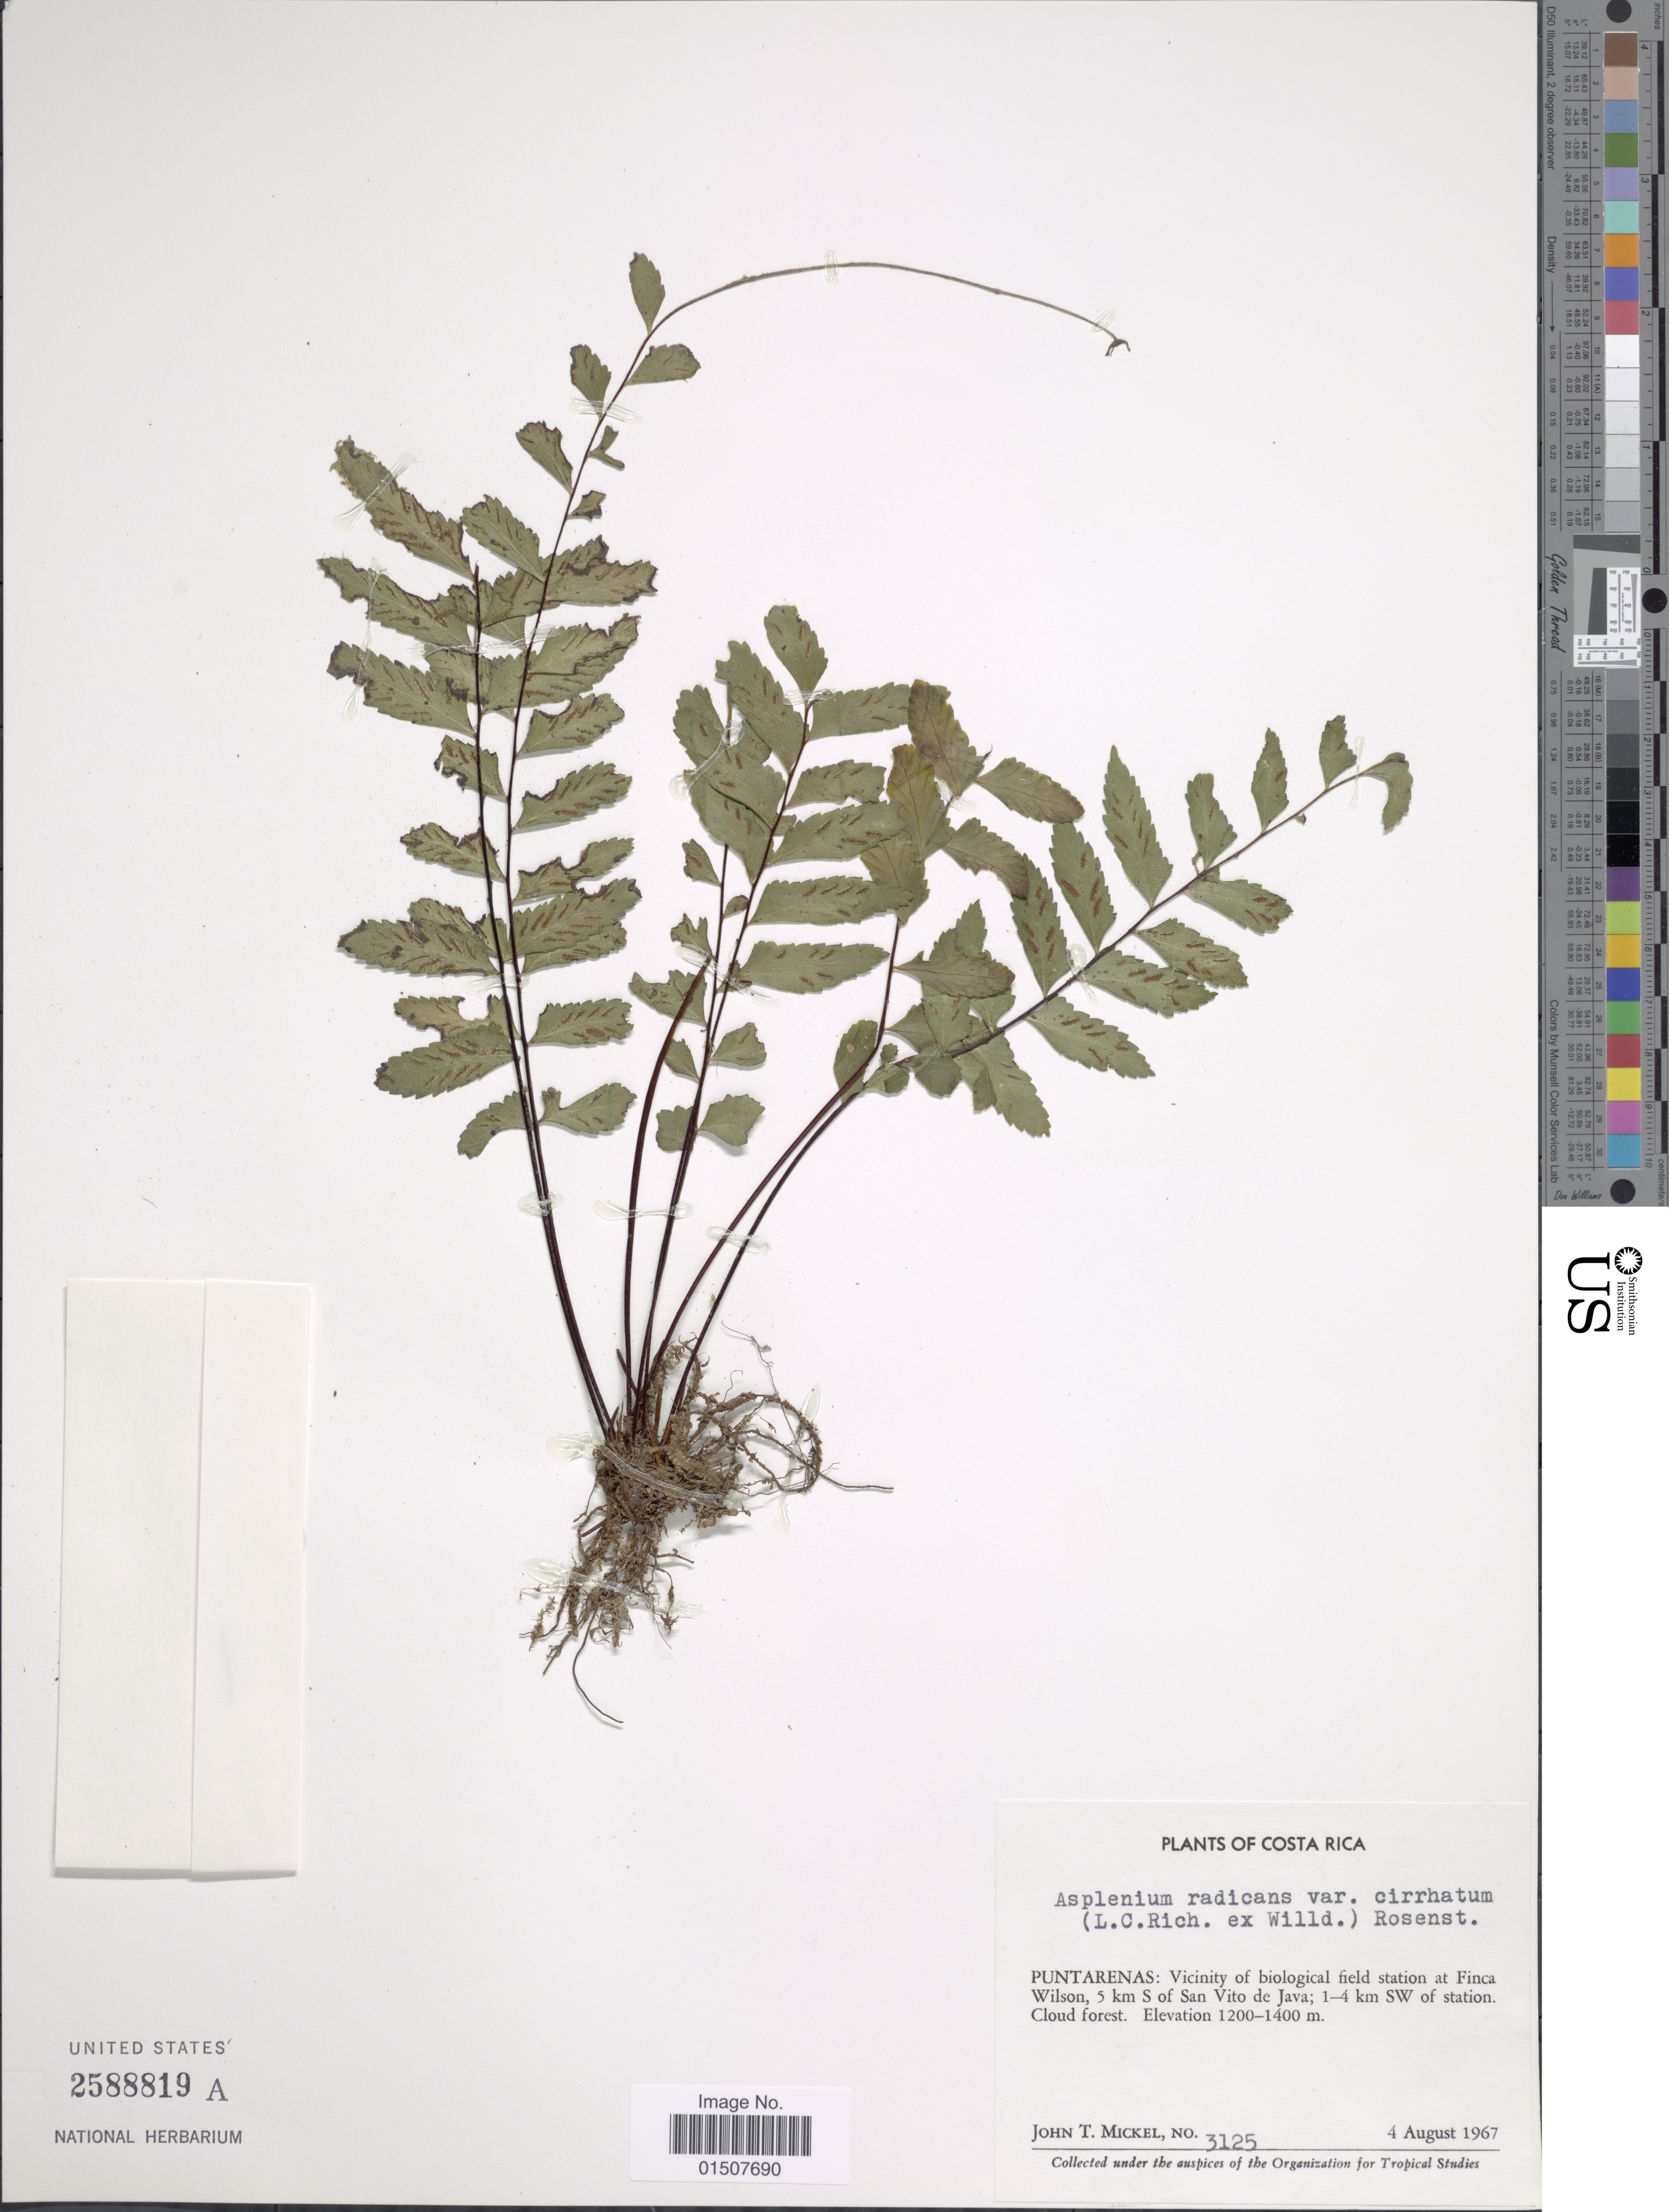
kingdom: Plantae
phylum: Tracheophyta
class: Polypodiopsida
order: Polypodiales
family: Aspleniaceae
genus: Asplenium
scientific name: Asplenium radicans var. cirrhatum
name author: (Rich. ex Willd.) Rosenst.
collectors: J. T. Mickel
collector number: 3125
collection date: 1967-08-04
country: Costa Rica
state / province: Puntarenas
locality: Puntarenas:Vicinity of biological field station at Finca Wilson, 5 km S of San Vito de Java; 1-4 km SW of station. Cloud forest.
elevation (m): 1200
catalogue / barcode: US 258819A